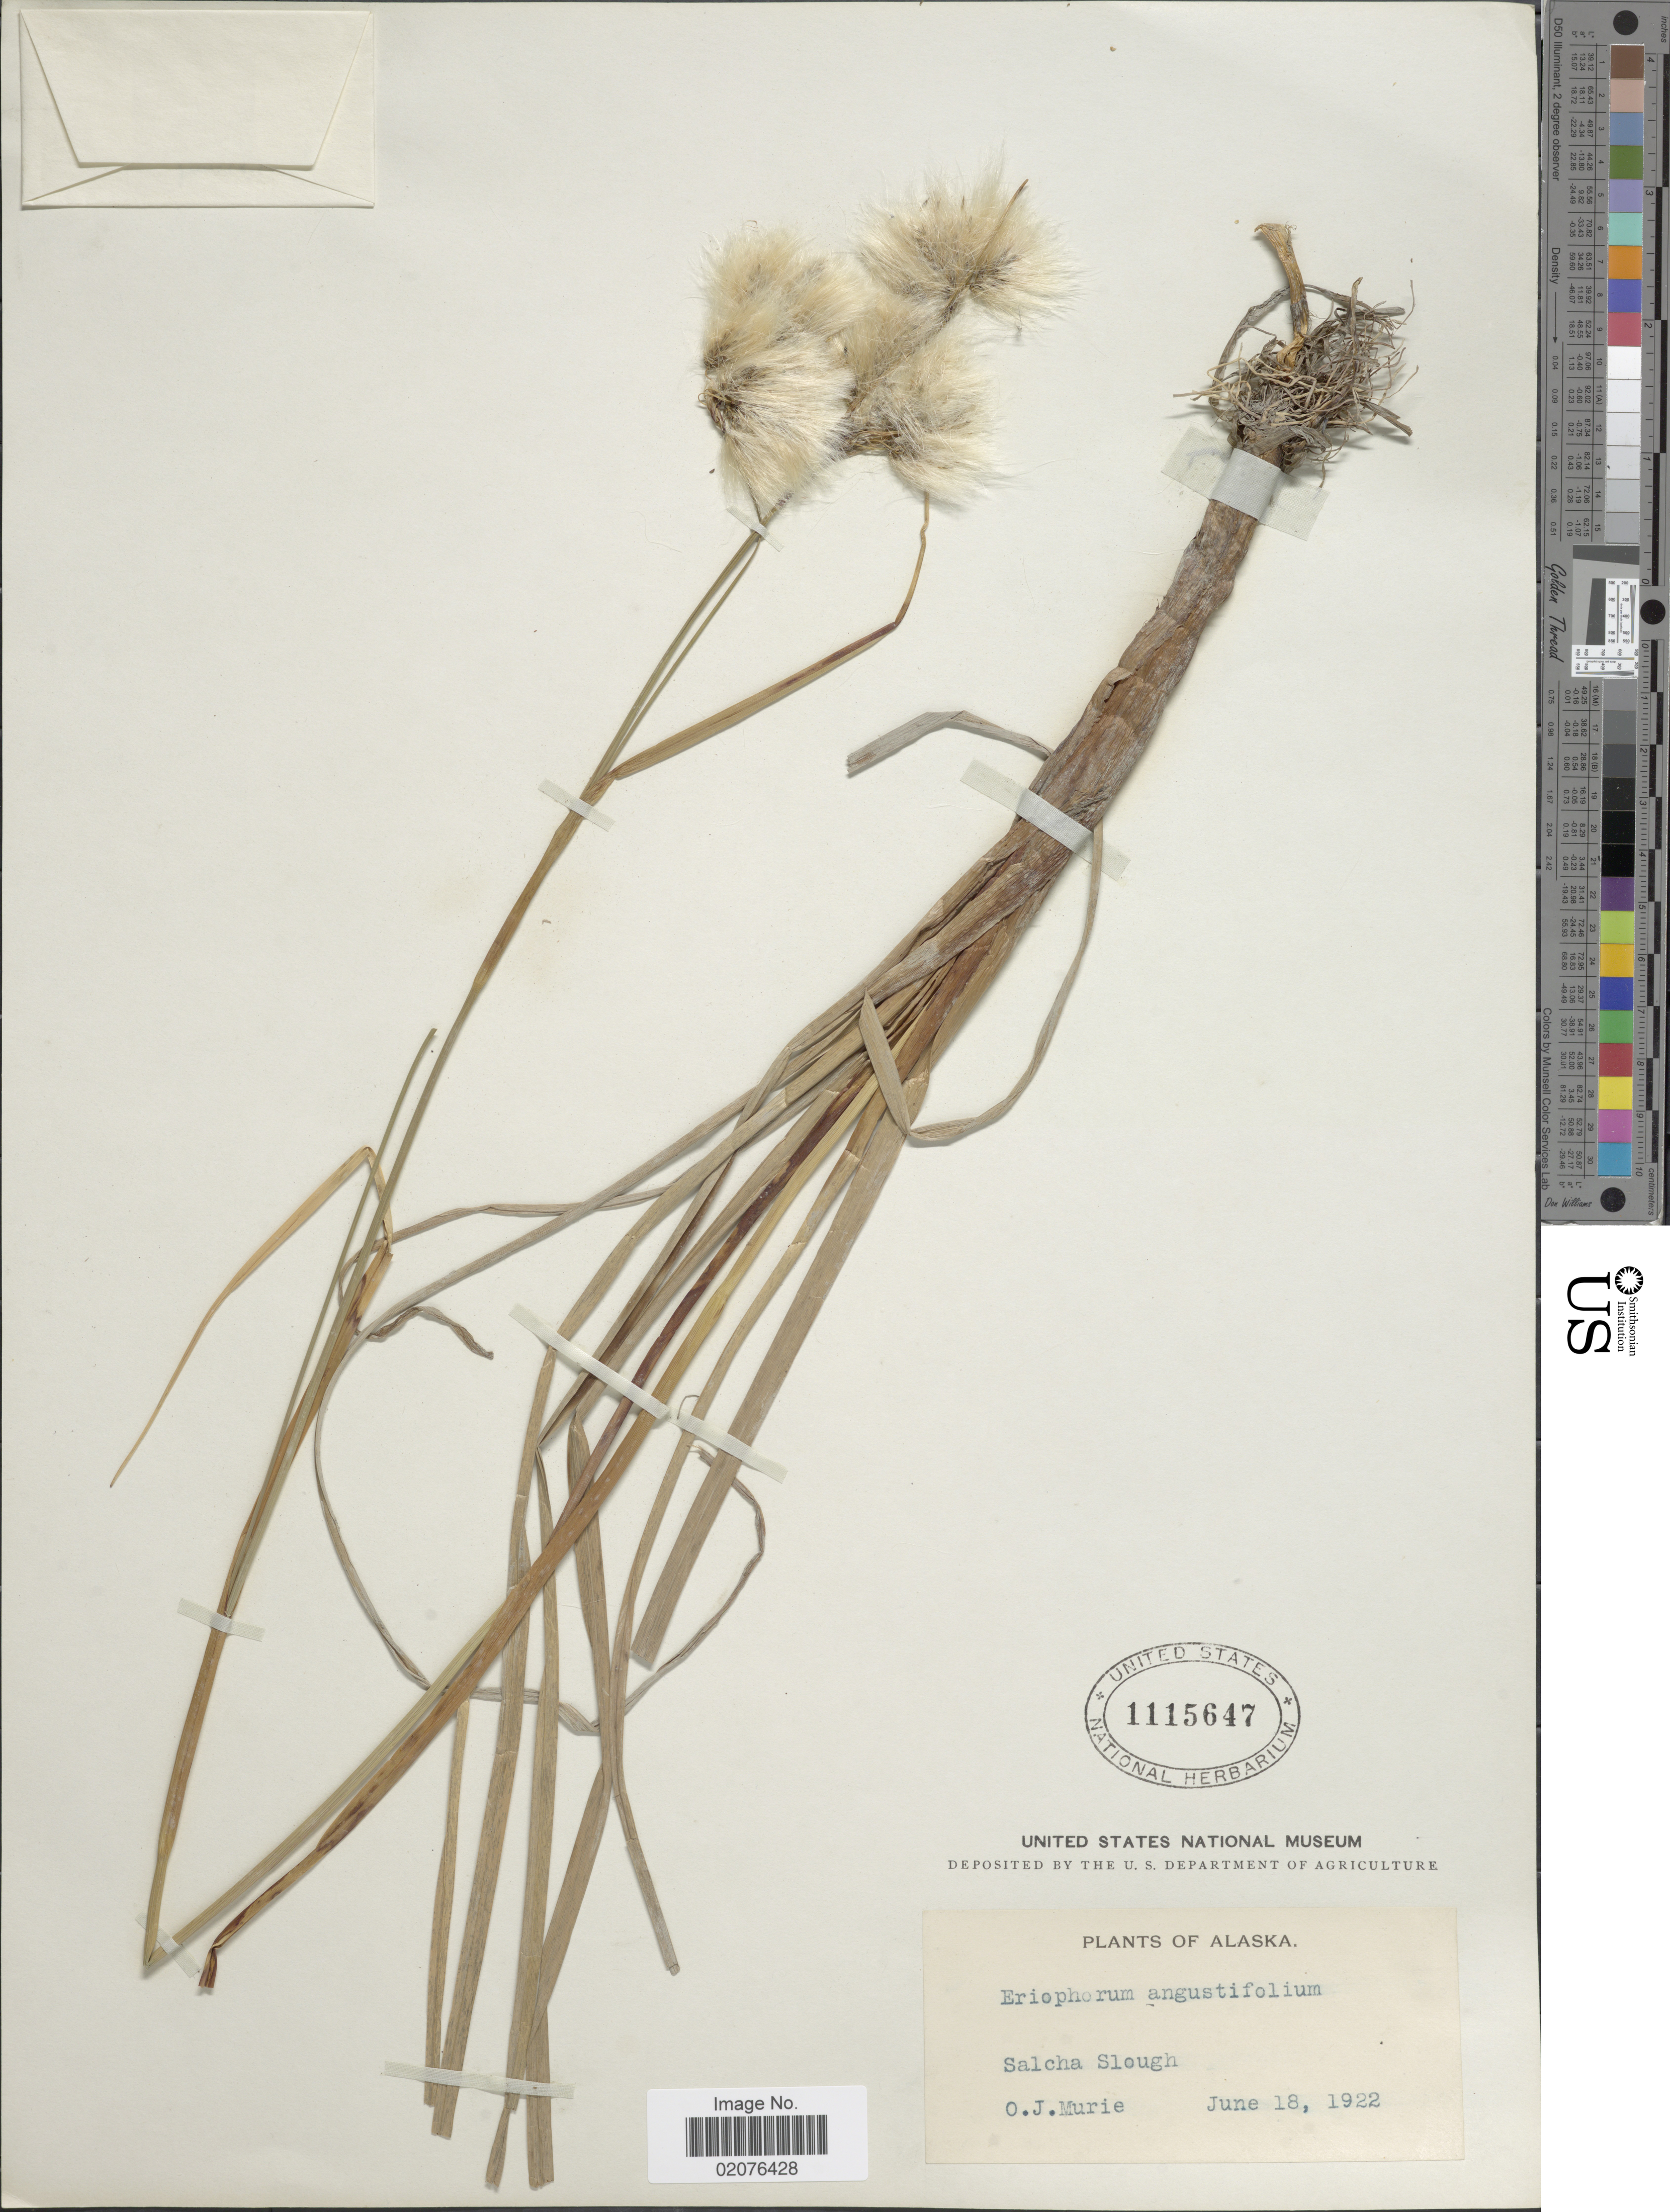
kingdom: Plantae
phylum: Tracheophyta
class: Liliopsida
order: Poales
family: Cyperaceae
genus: Eriophorum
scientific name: Eriophorum angustifolium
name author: Honck.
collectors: O. Murie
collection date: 1922-06-18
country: United States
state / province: Alaska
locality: Salcha Slough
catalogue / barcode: US 1115647